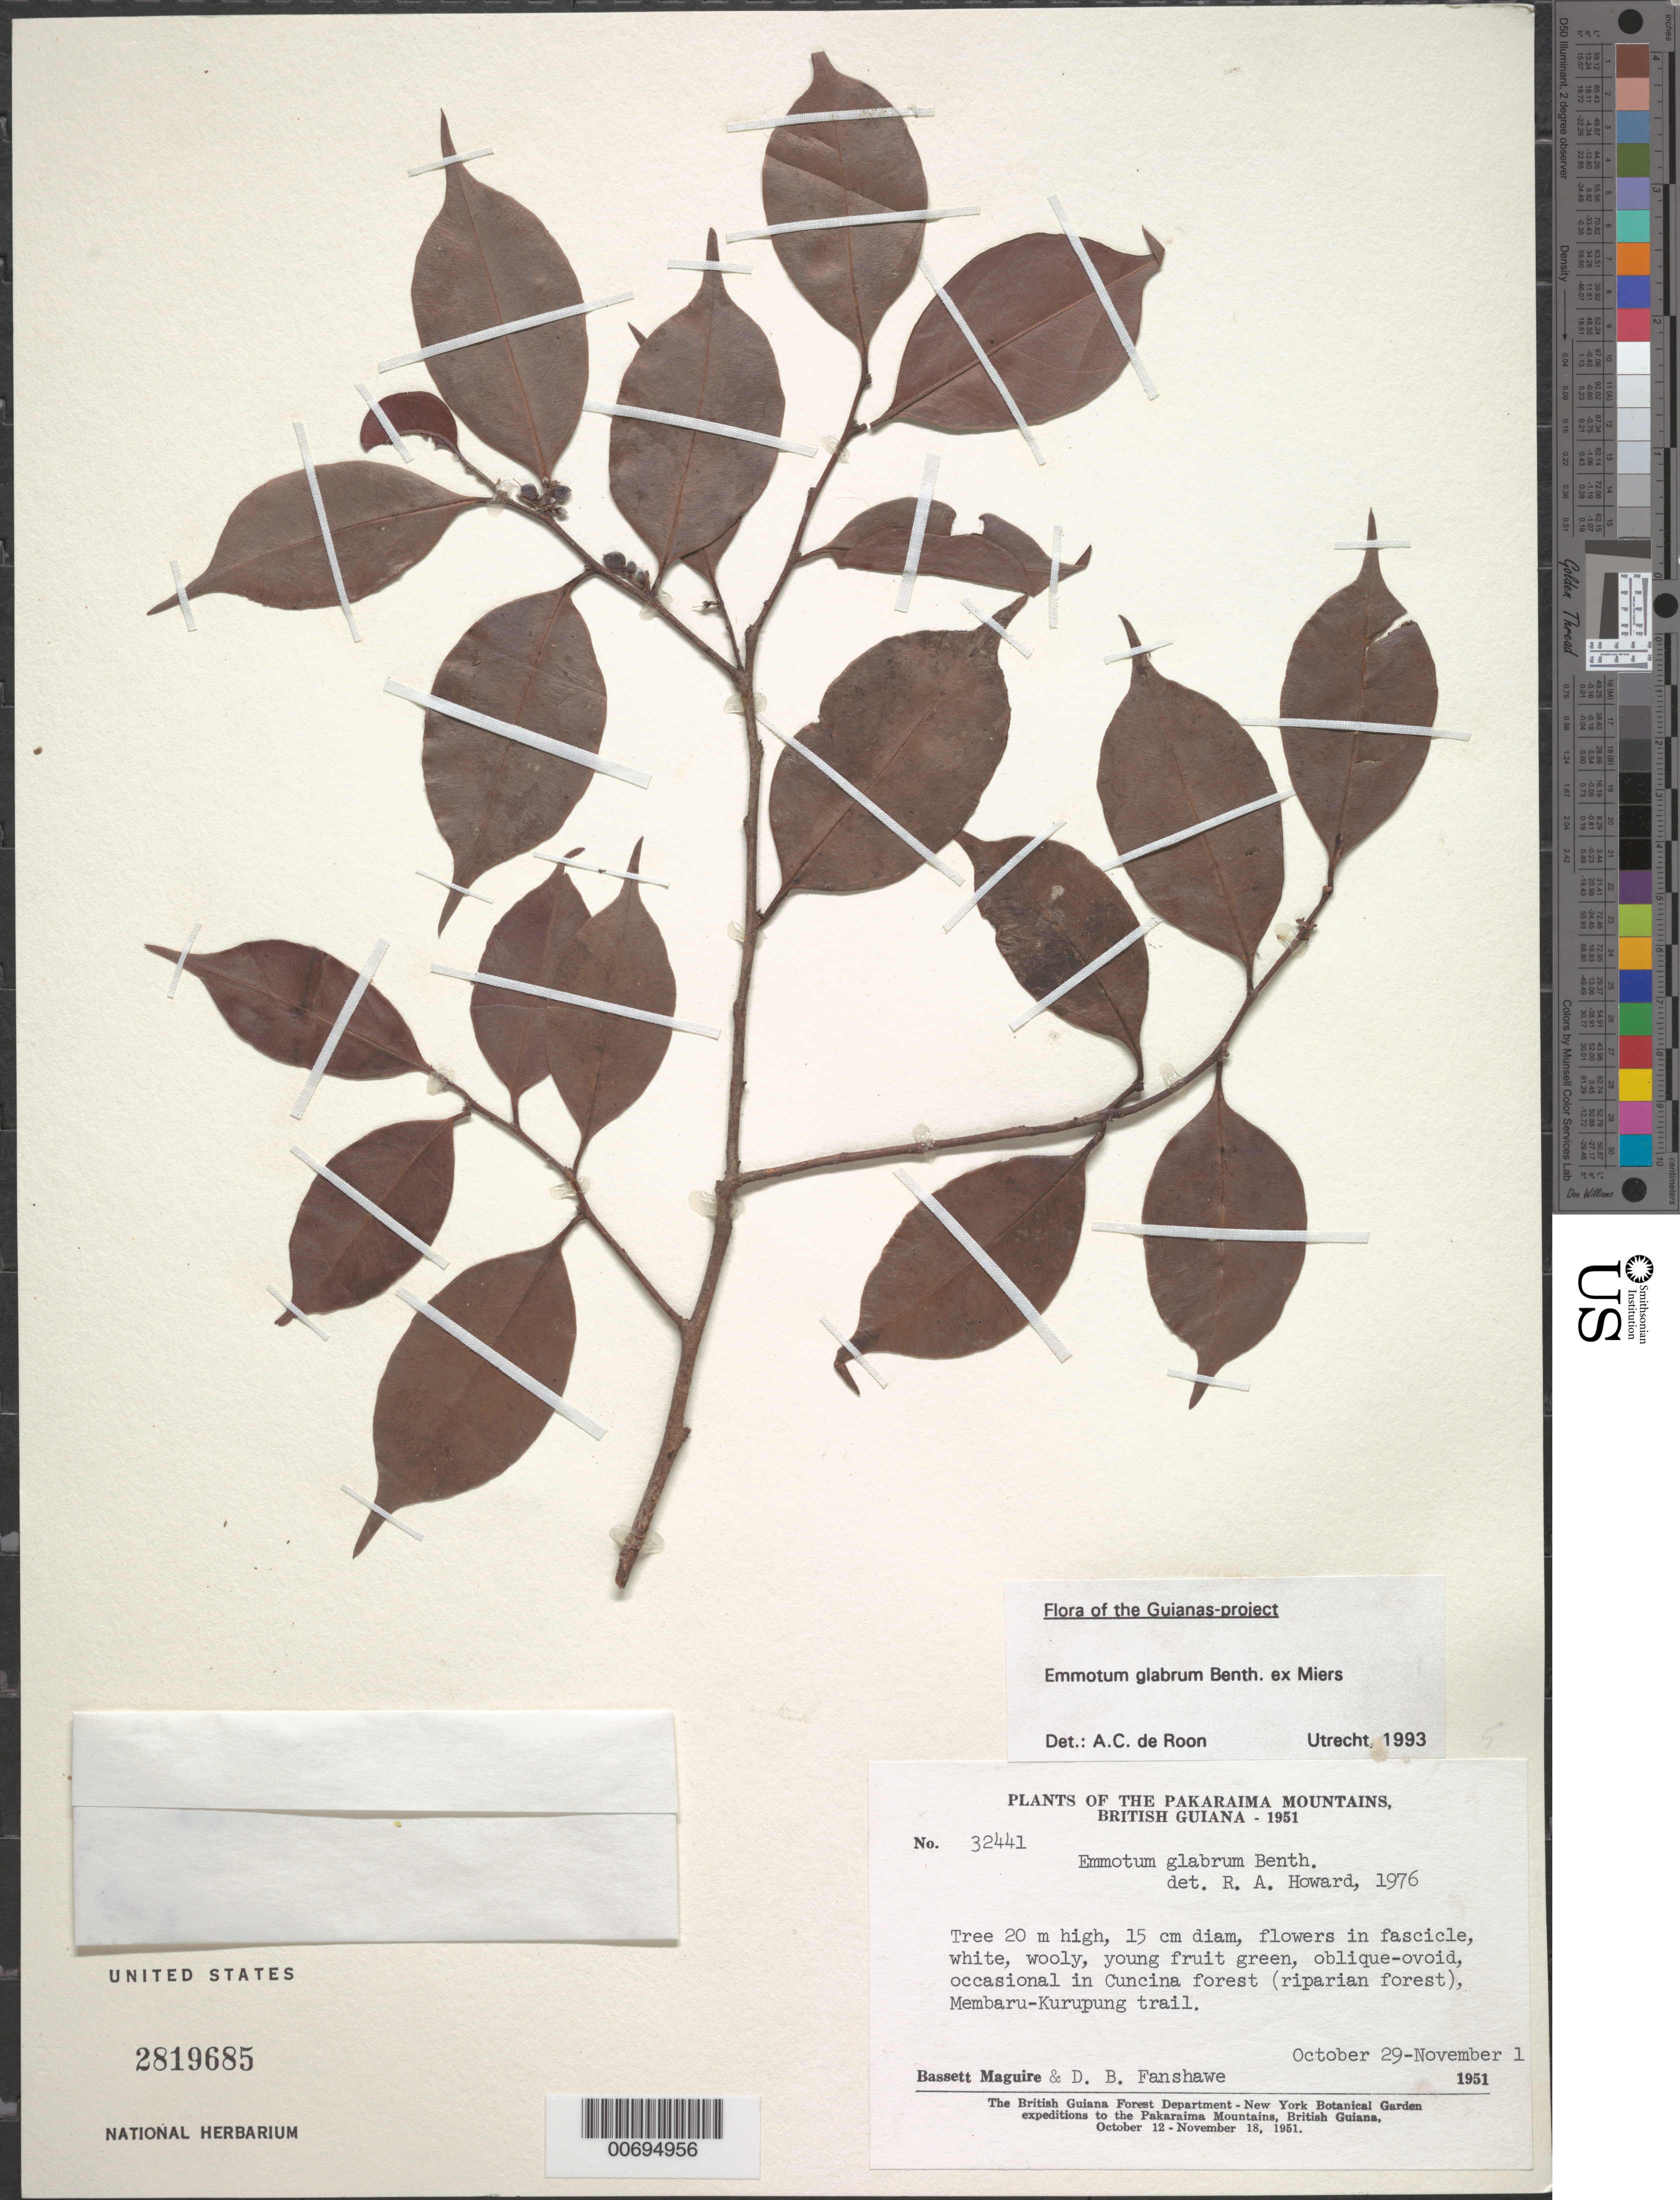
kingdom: Plantae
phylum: Tracheophyta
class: Magnoliopsida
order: Metteniusales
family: Metteniusaceae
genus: Emmotum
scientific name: Emmotum glabrum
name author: Benth. ex Miers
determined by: de Roon, A. C.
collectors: B. Maguire & D. B. Fanshawe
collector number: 32441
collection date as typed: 29-Oct-51 to 4-Nov-51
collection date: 1951-10-29/1951-11-04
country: Guyana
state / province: Cuyuni-Mazaruni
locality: Membaru-Kurupung Trail, Pakaraima Mts.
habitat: Riparian forest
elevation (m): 1000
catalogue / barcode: US 2819685